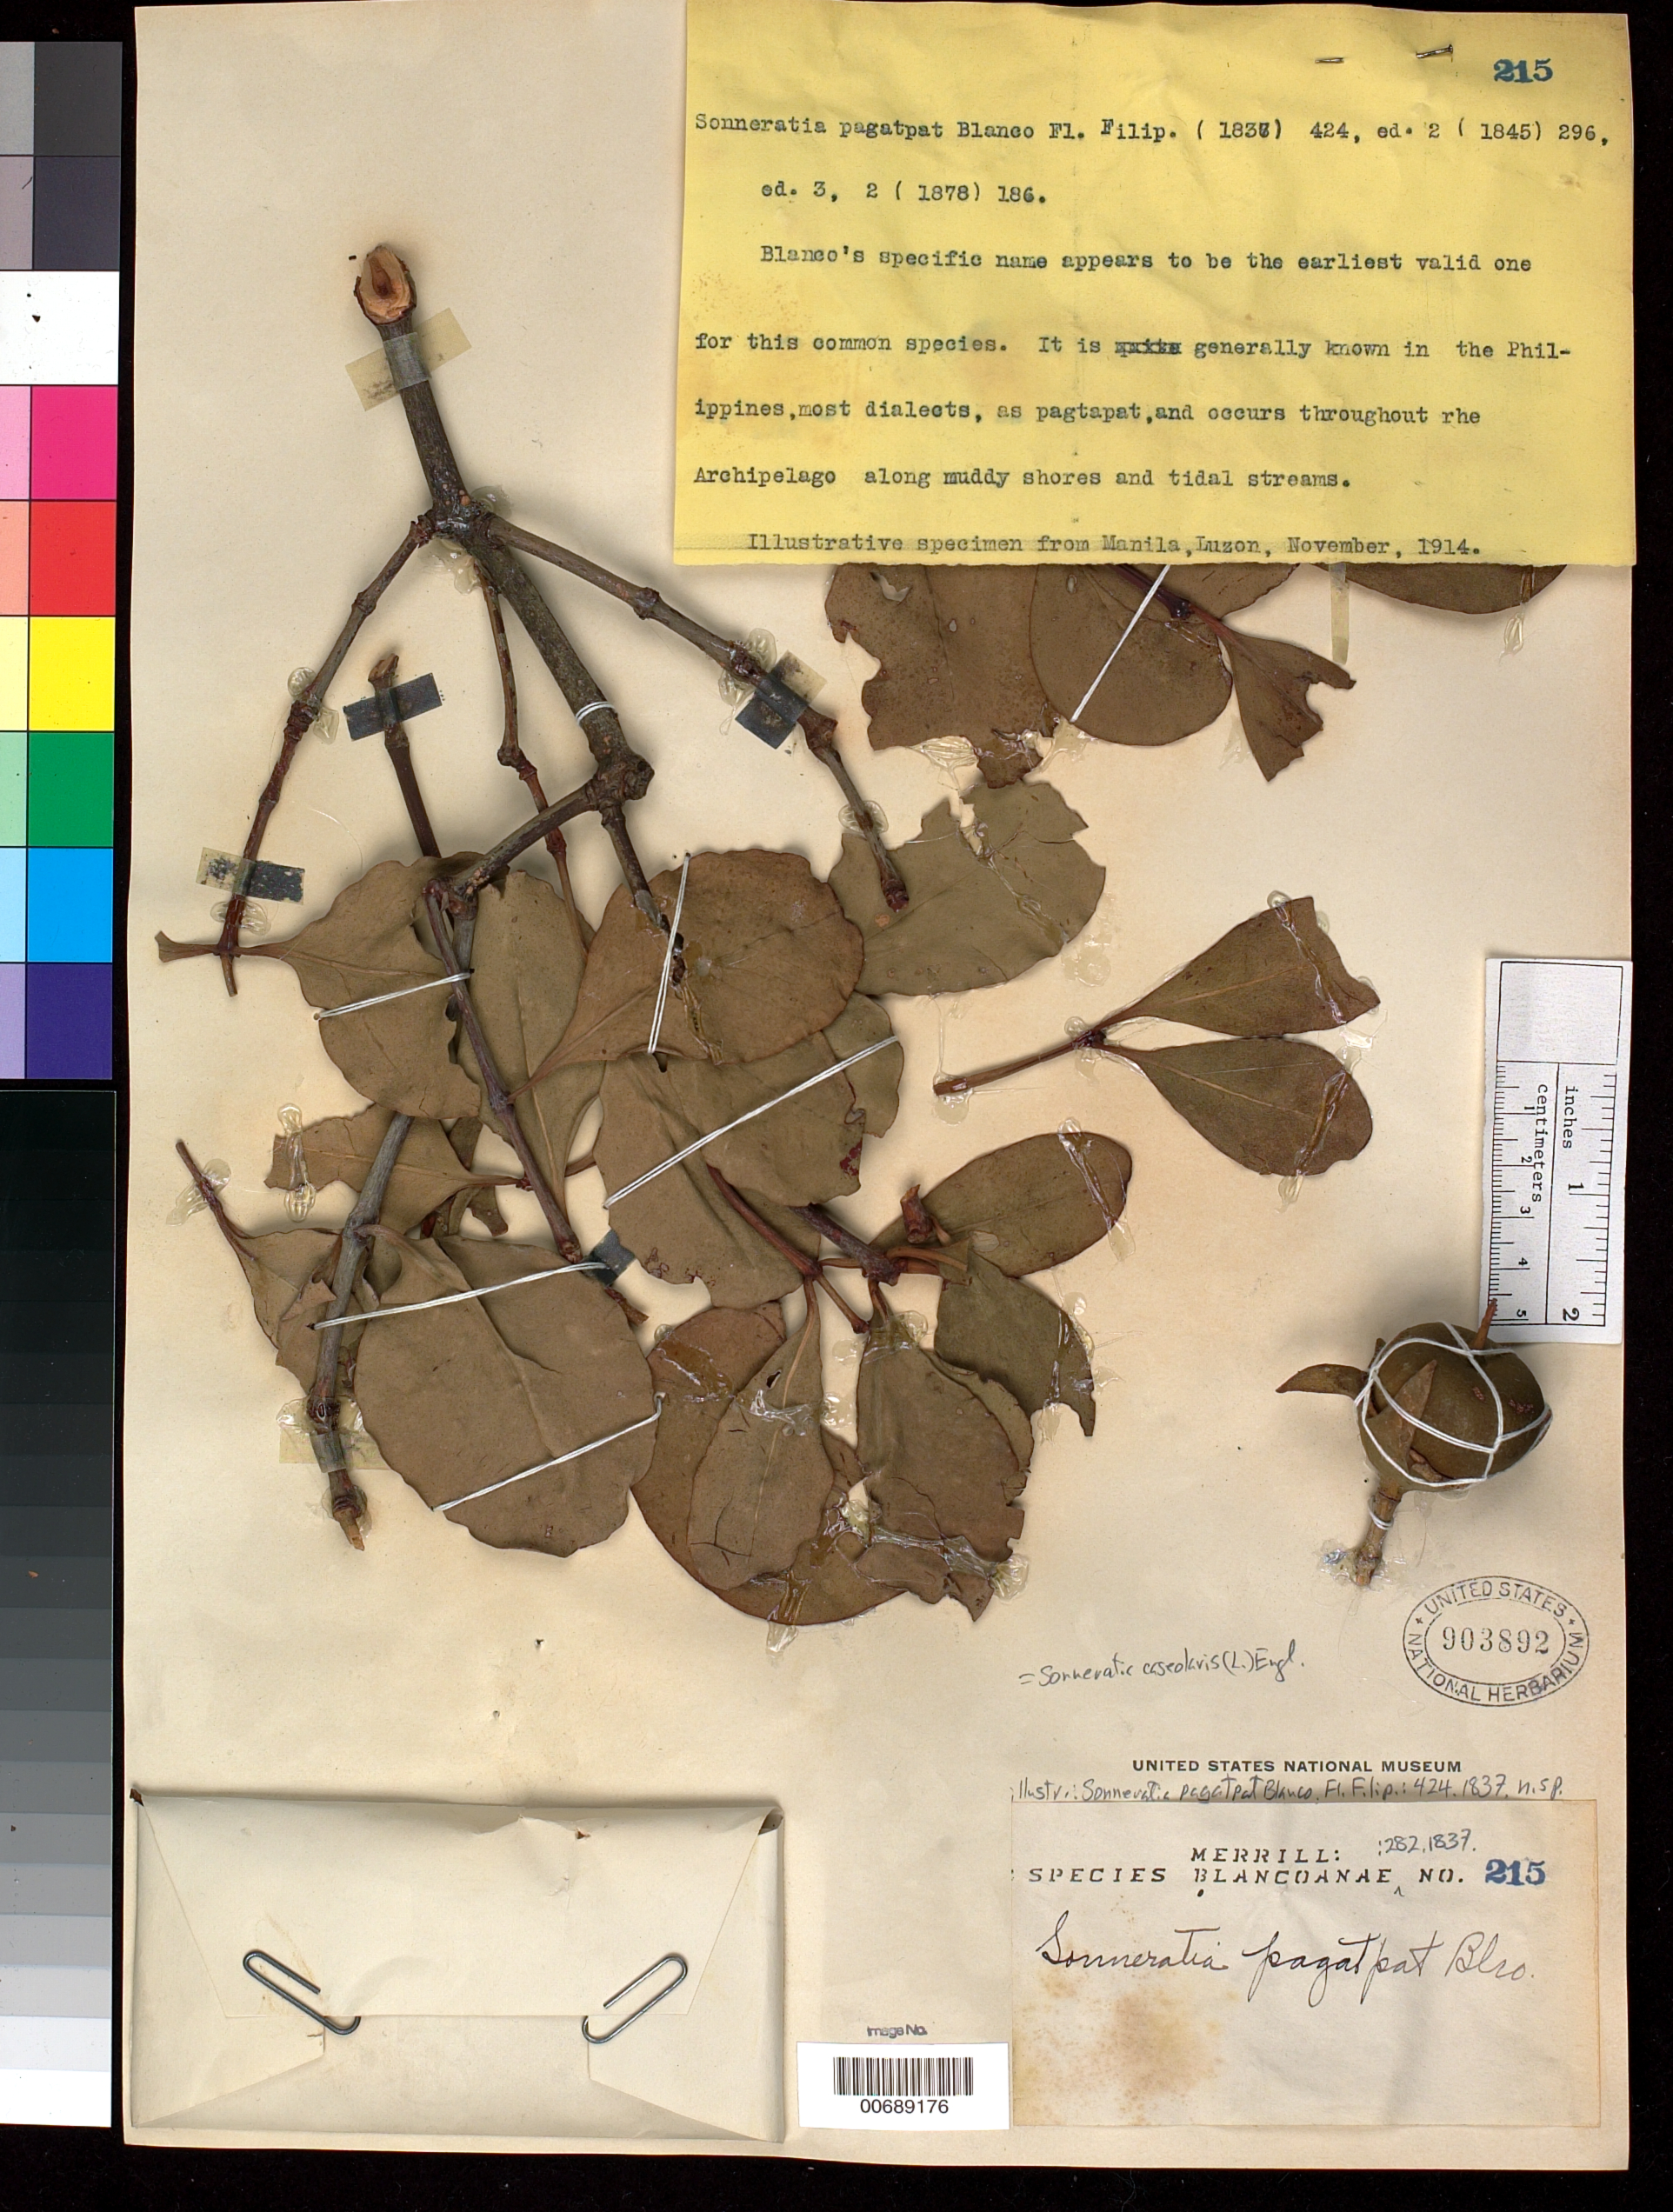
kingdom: Plantae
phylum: Tracheophyta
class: Magnoliopsida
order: Myrtales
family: Lythraceae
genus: Sonneratia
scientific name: Sonneratia caseolaris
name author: (L.) Engl.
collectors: E. D. Merrill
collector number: Sp. Blancoan. 0215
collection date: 1914-11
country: Philippines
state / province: National Capital Region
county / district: Manila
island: Luzon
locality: Manila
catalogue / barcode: US 903892